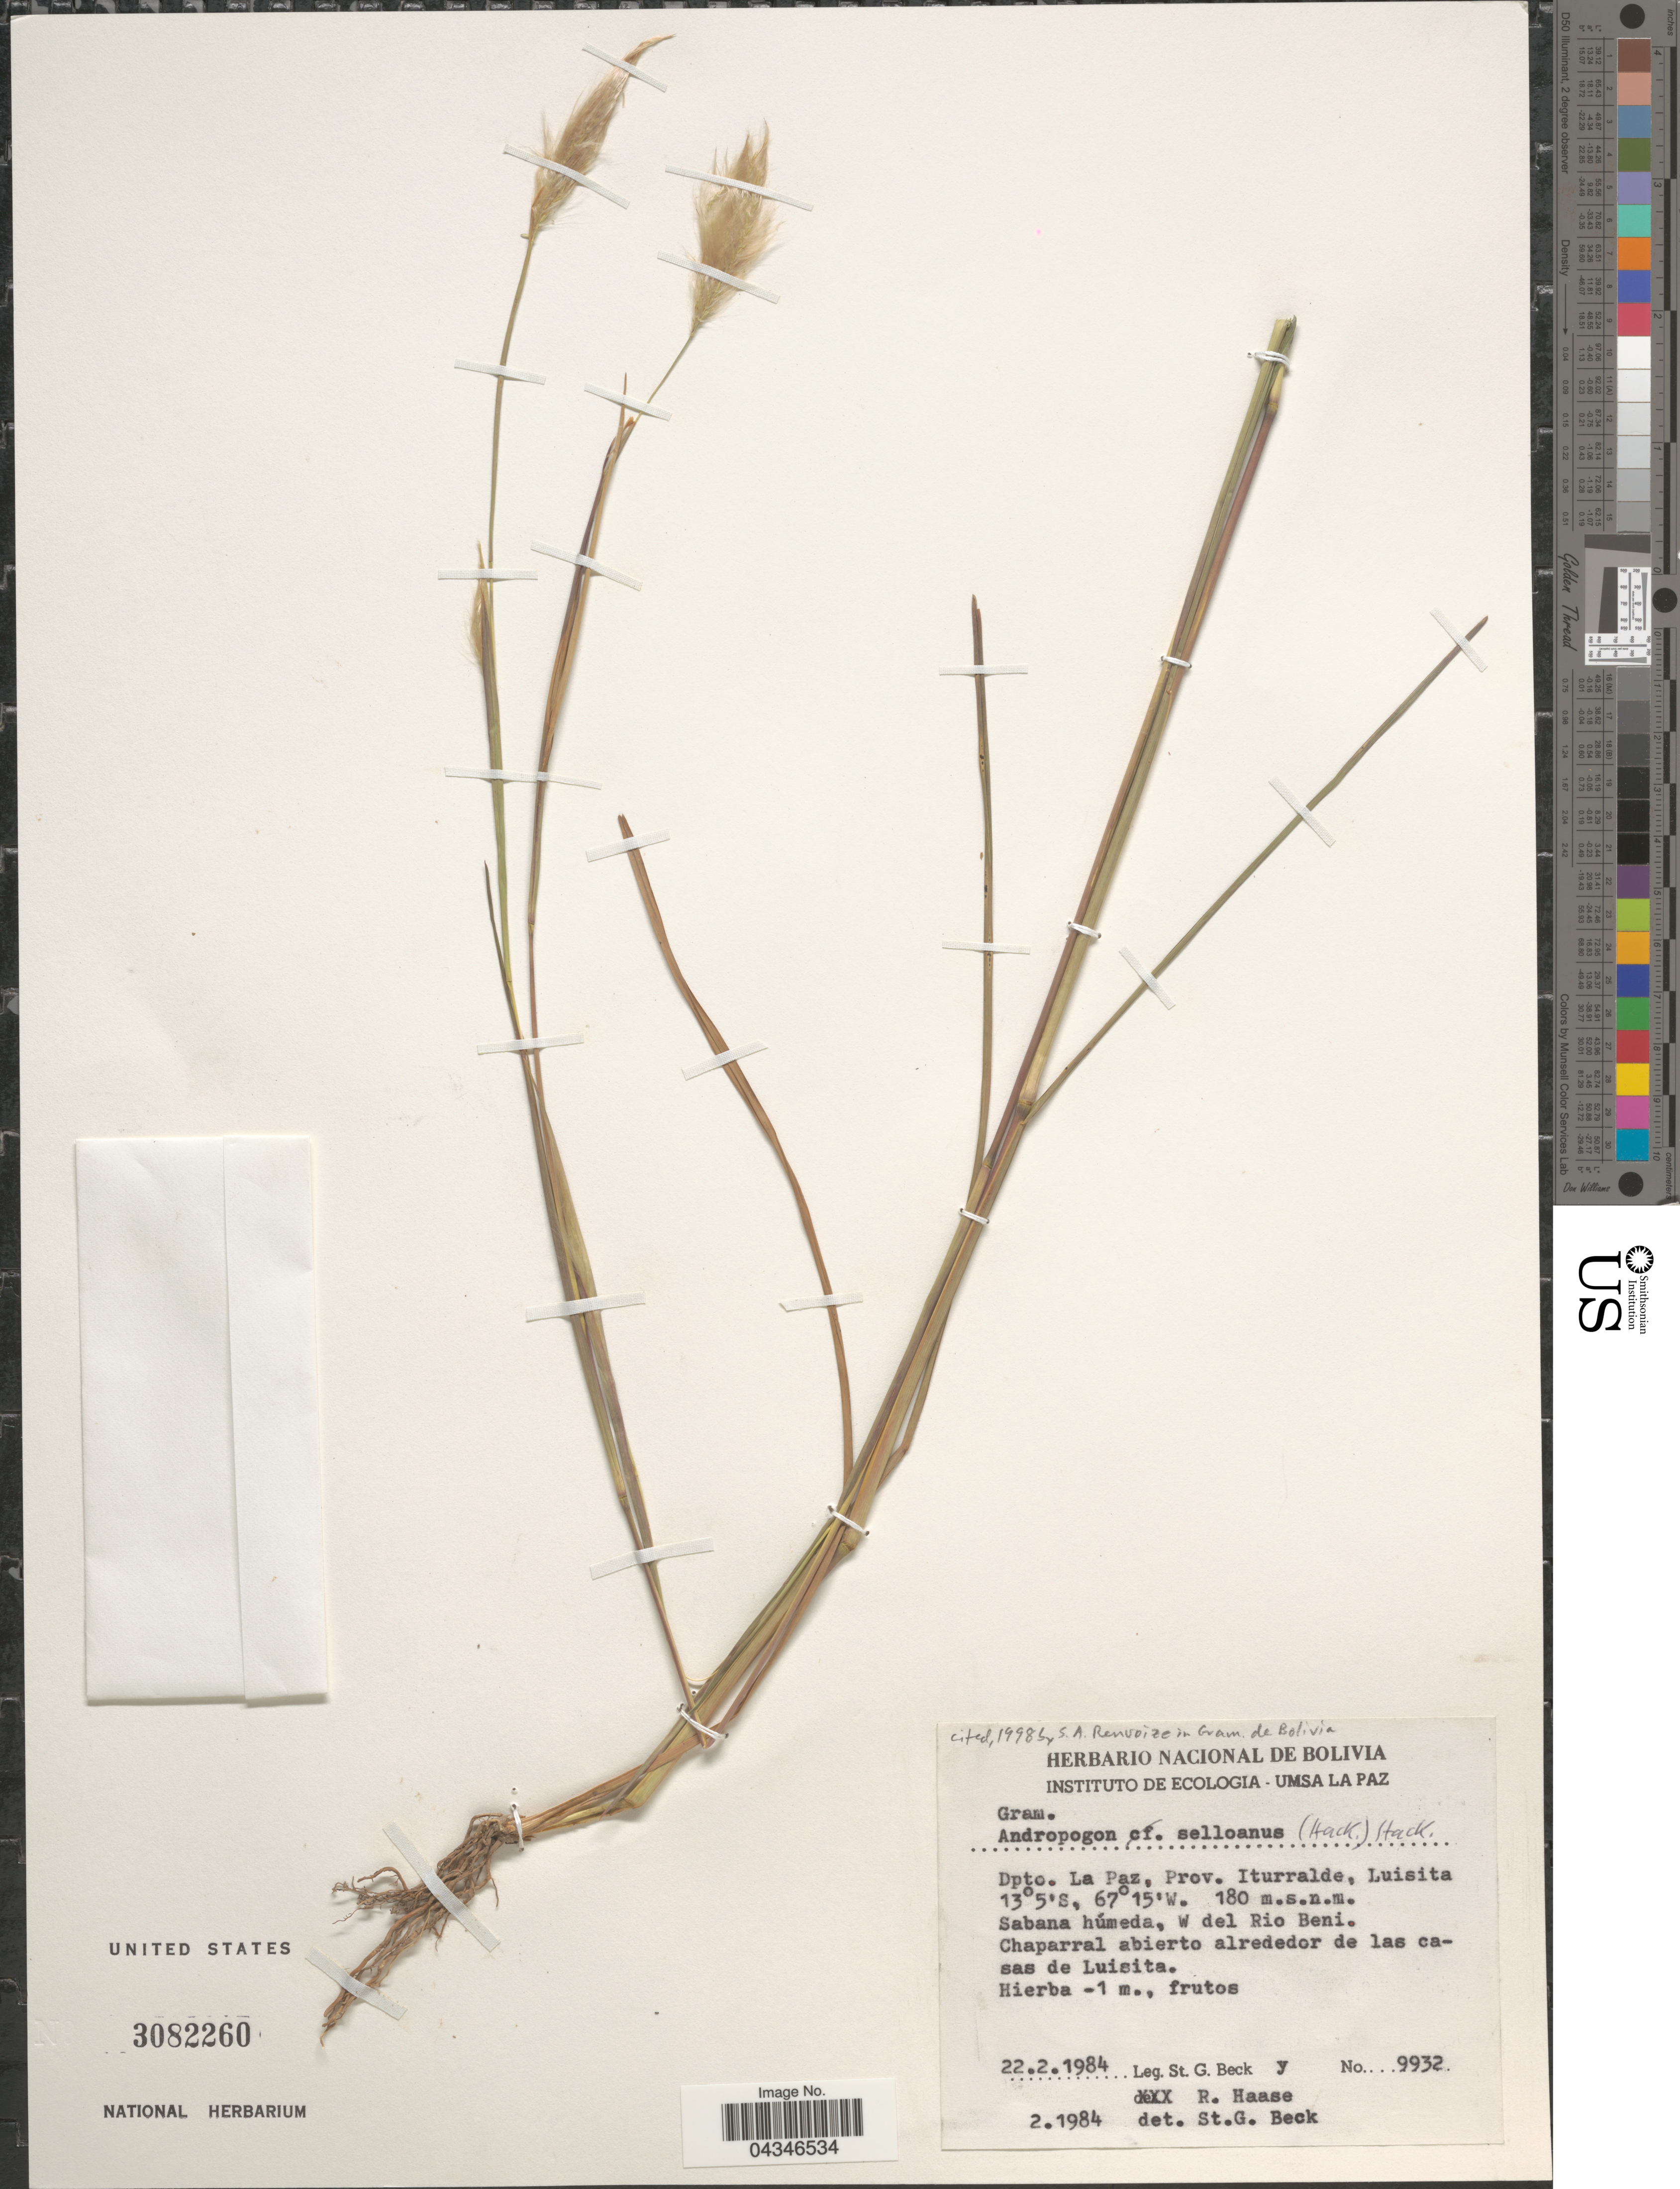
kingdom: Plantae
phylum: Tracheophyta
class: Liliopsida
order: Poales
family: Poaceae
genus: Andropogon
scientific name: Andropogon selloanus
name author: (Hack.) Hack.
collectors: S. G. Beck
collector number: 9932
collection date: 1984-02-22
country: Bolivia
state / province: La Paz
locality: Dpto. La Paz, Prov. Iturralde, Luisita. Sabana húmeda, W del Rio Beni. Chaparral abierto alrededor de las casas de Luisita.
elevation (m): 180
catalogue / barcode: US 3082260